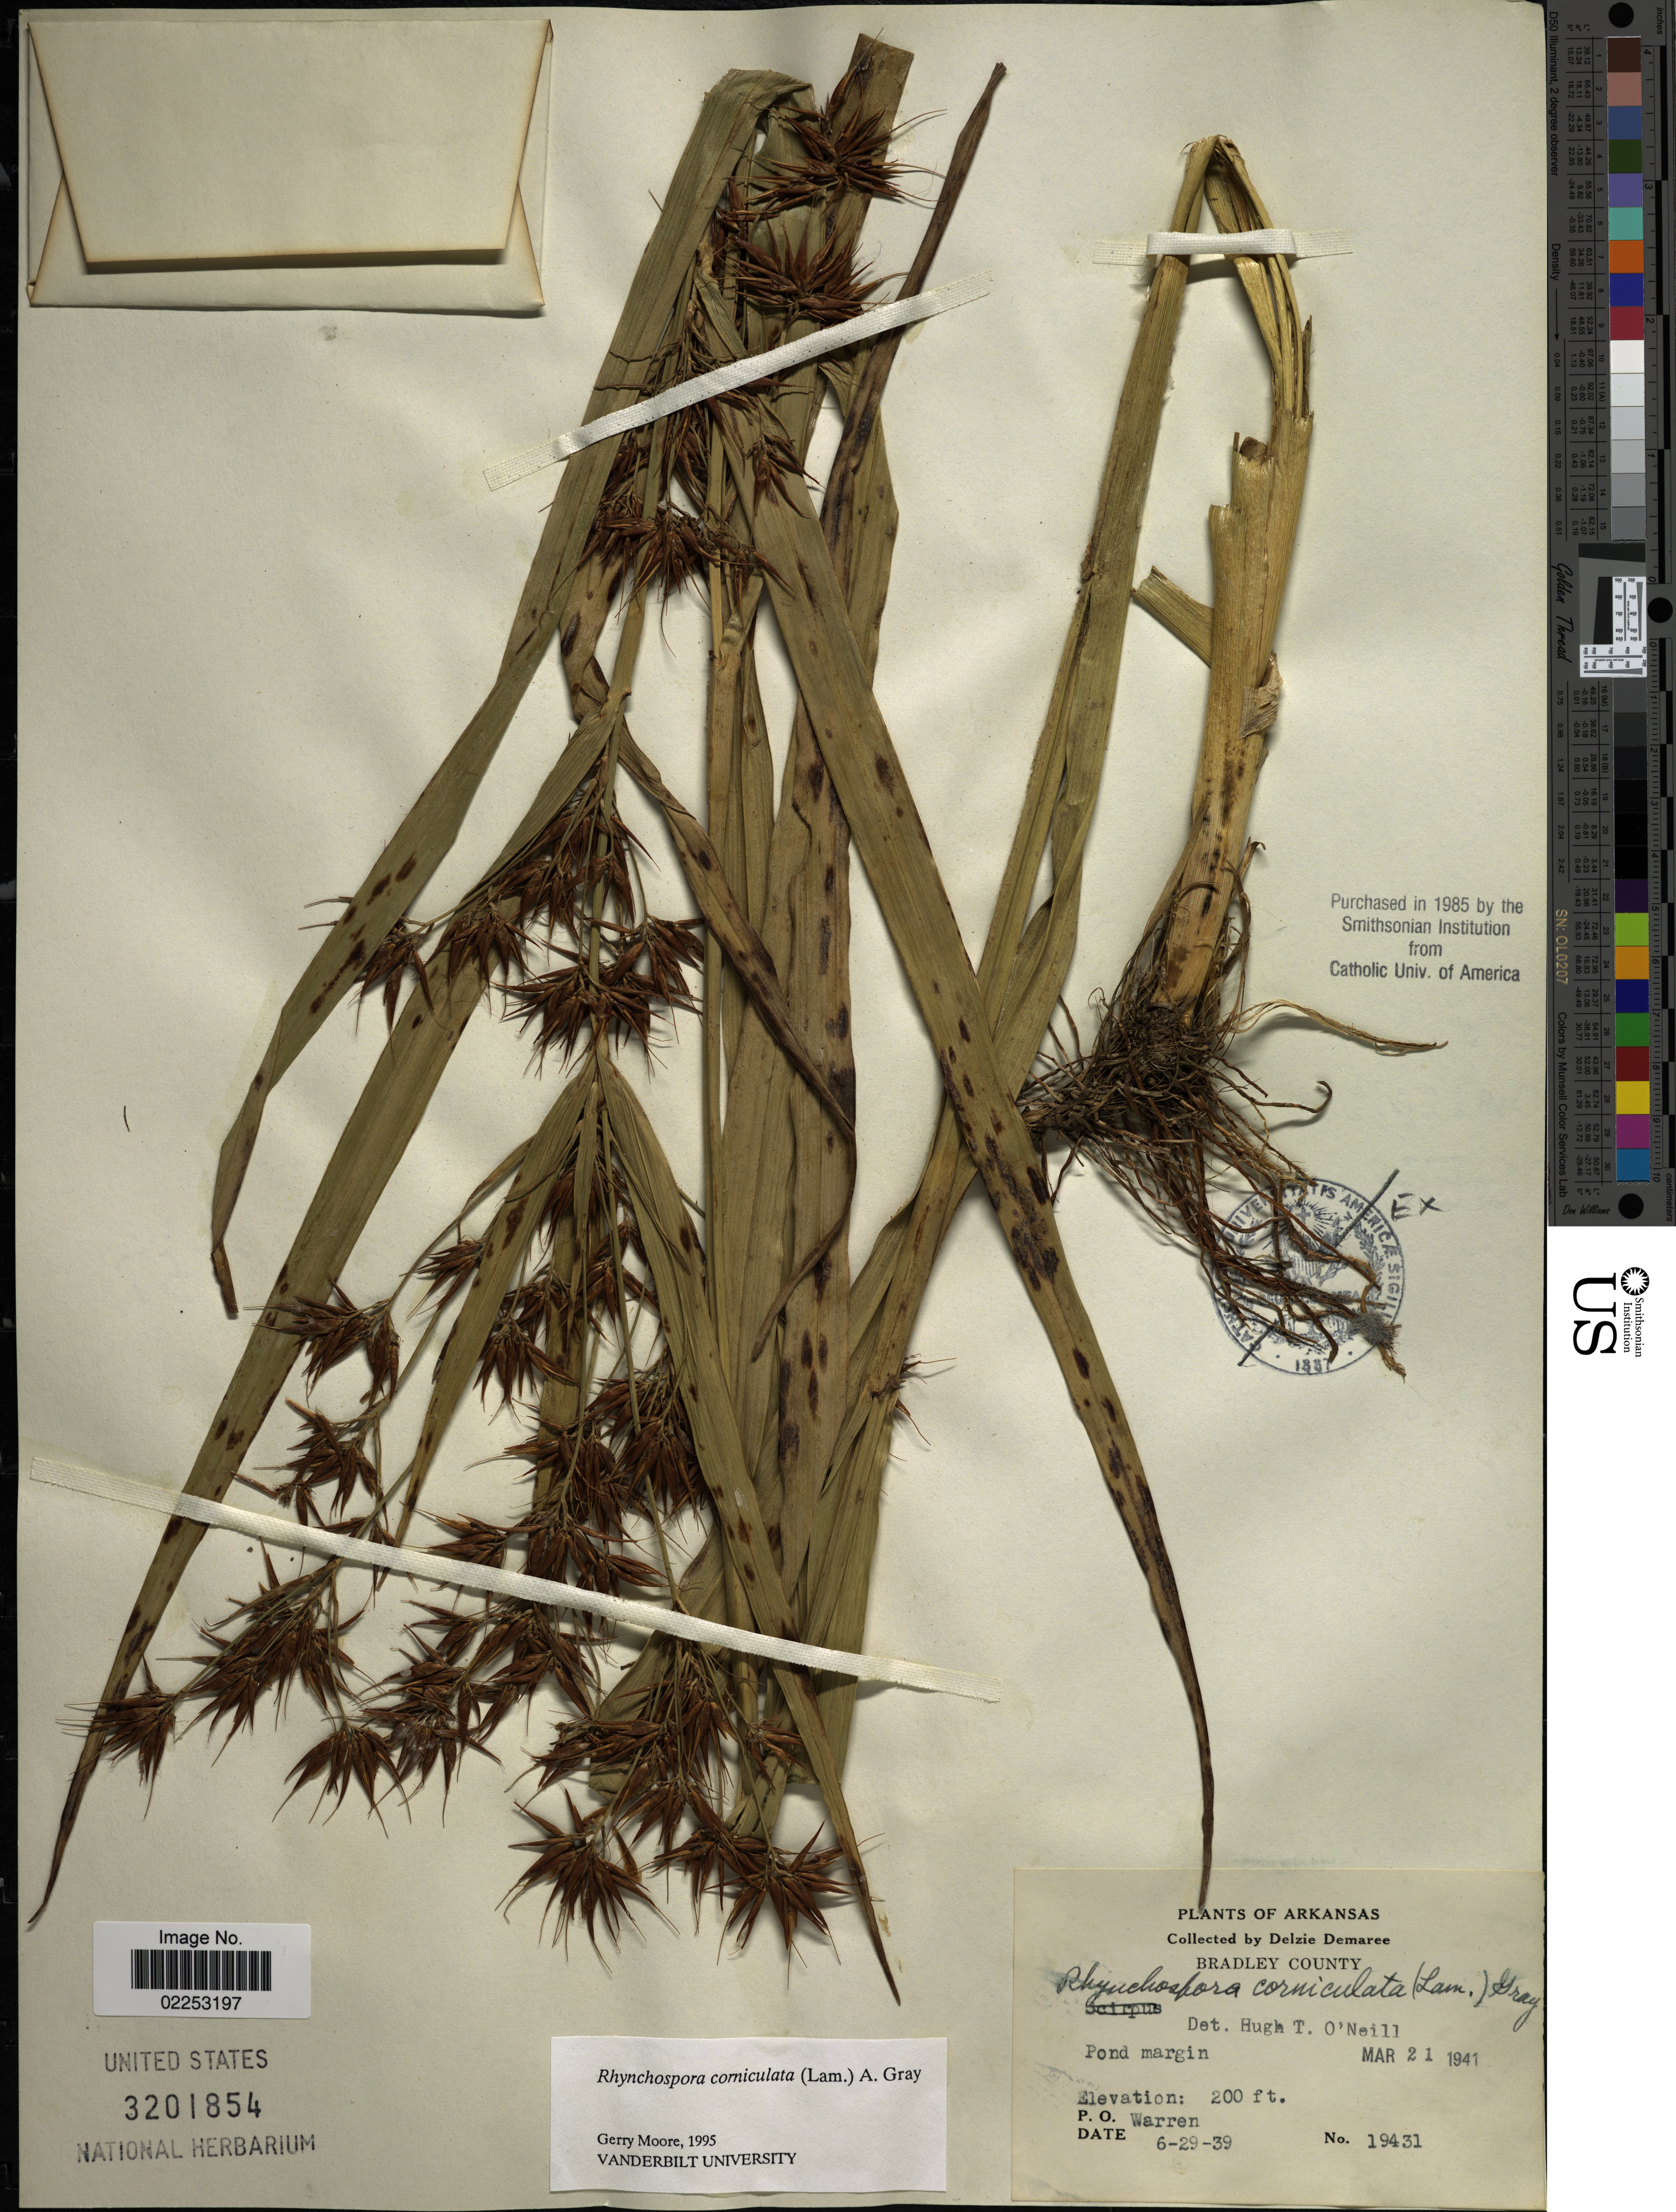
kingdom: Plantae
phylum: Tracheophyta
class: Liliopsida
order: Poales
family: Cyperaceae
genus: Rhynchospora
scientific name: Rhynchospora corniculata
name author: (Lam.) A. Gray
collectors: D. Demaree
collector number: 19431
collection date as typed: Transcribed d/m/y: 29/6/39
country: United States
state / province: Arkansas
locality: Bradley County. P. O. Warren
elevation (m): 61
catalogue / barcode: US 3201854